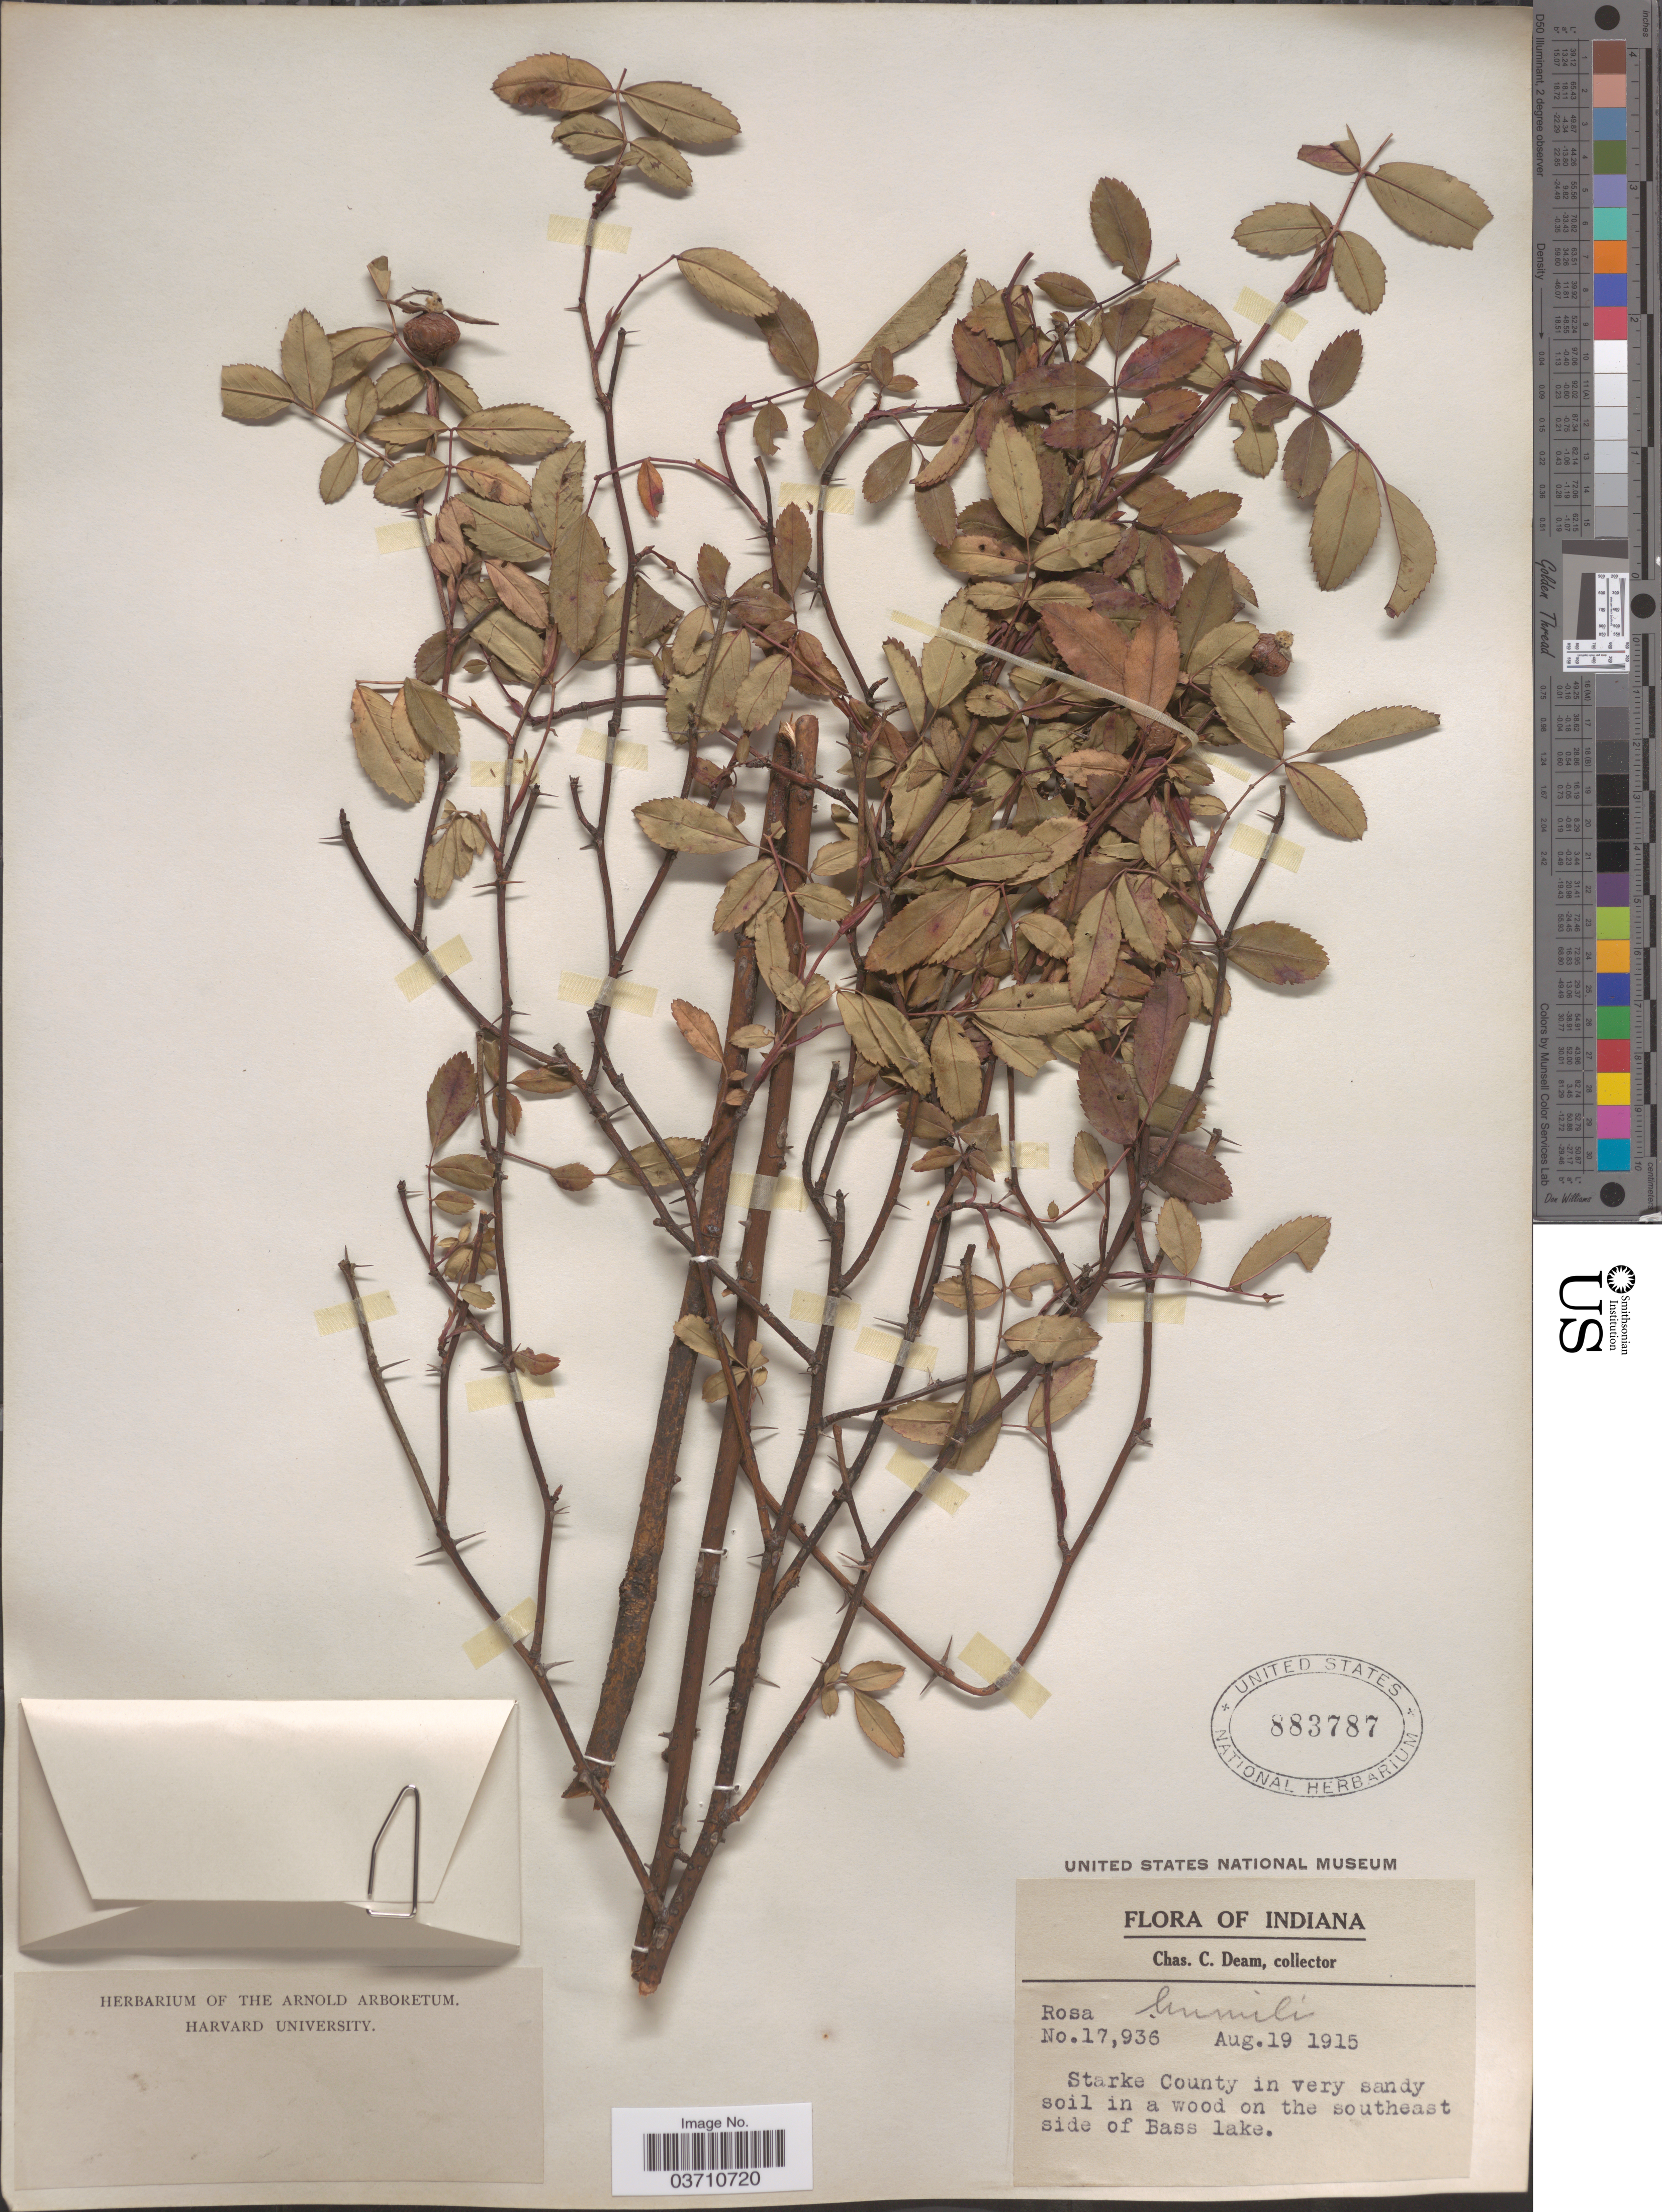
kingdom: Plantae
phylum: Tracheophyta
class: Magnoliopsida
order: Rosales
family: Rosaceae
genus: Rosa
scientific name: Rosa carolina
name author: L.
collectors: C. C. Deam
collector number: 17936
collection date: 1915-08-19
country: United States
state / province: Indiana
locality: Starke County in very sandy soil in a wood on the southeast side of Bass lake.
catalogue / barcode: US 883787